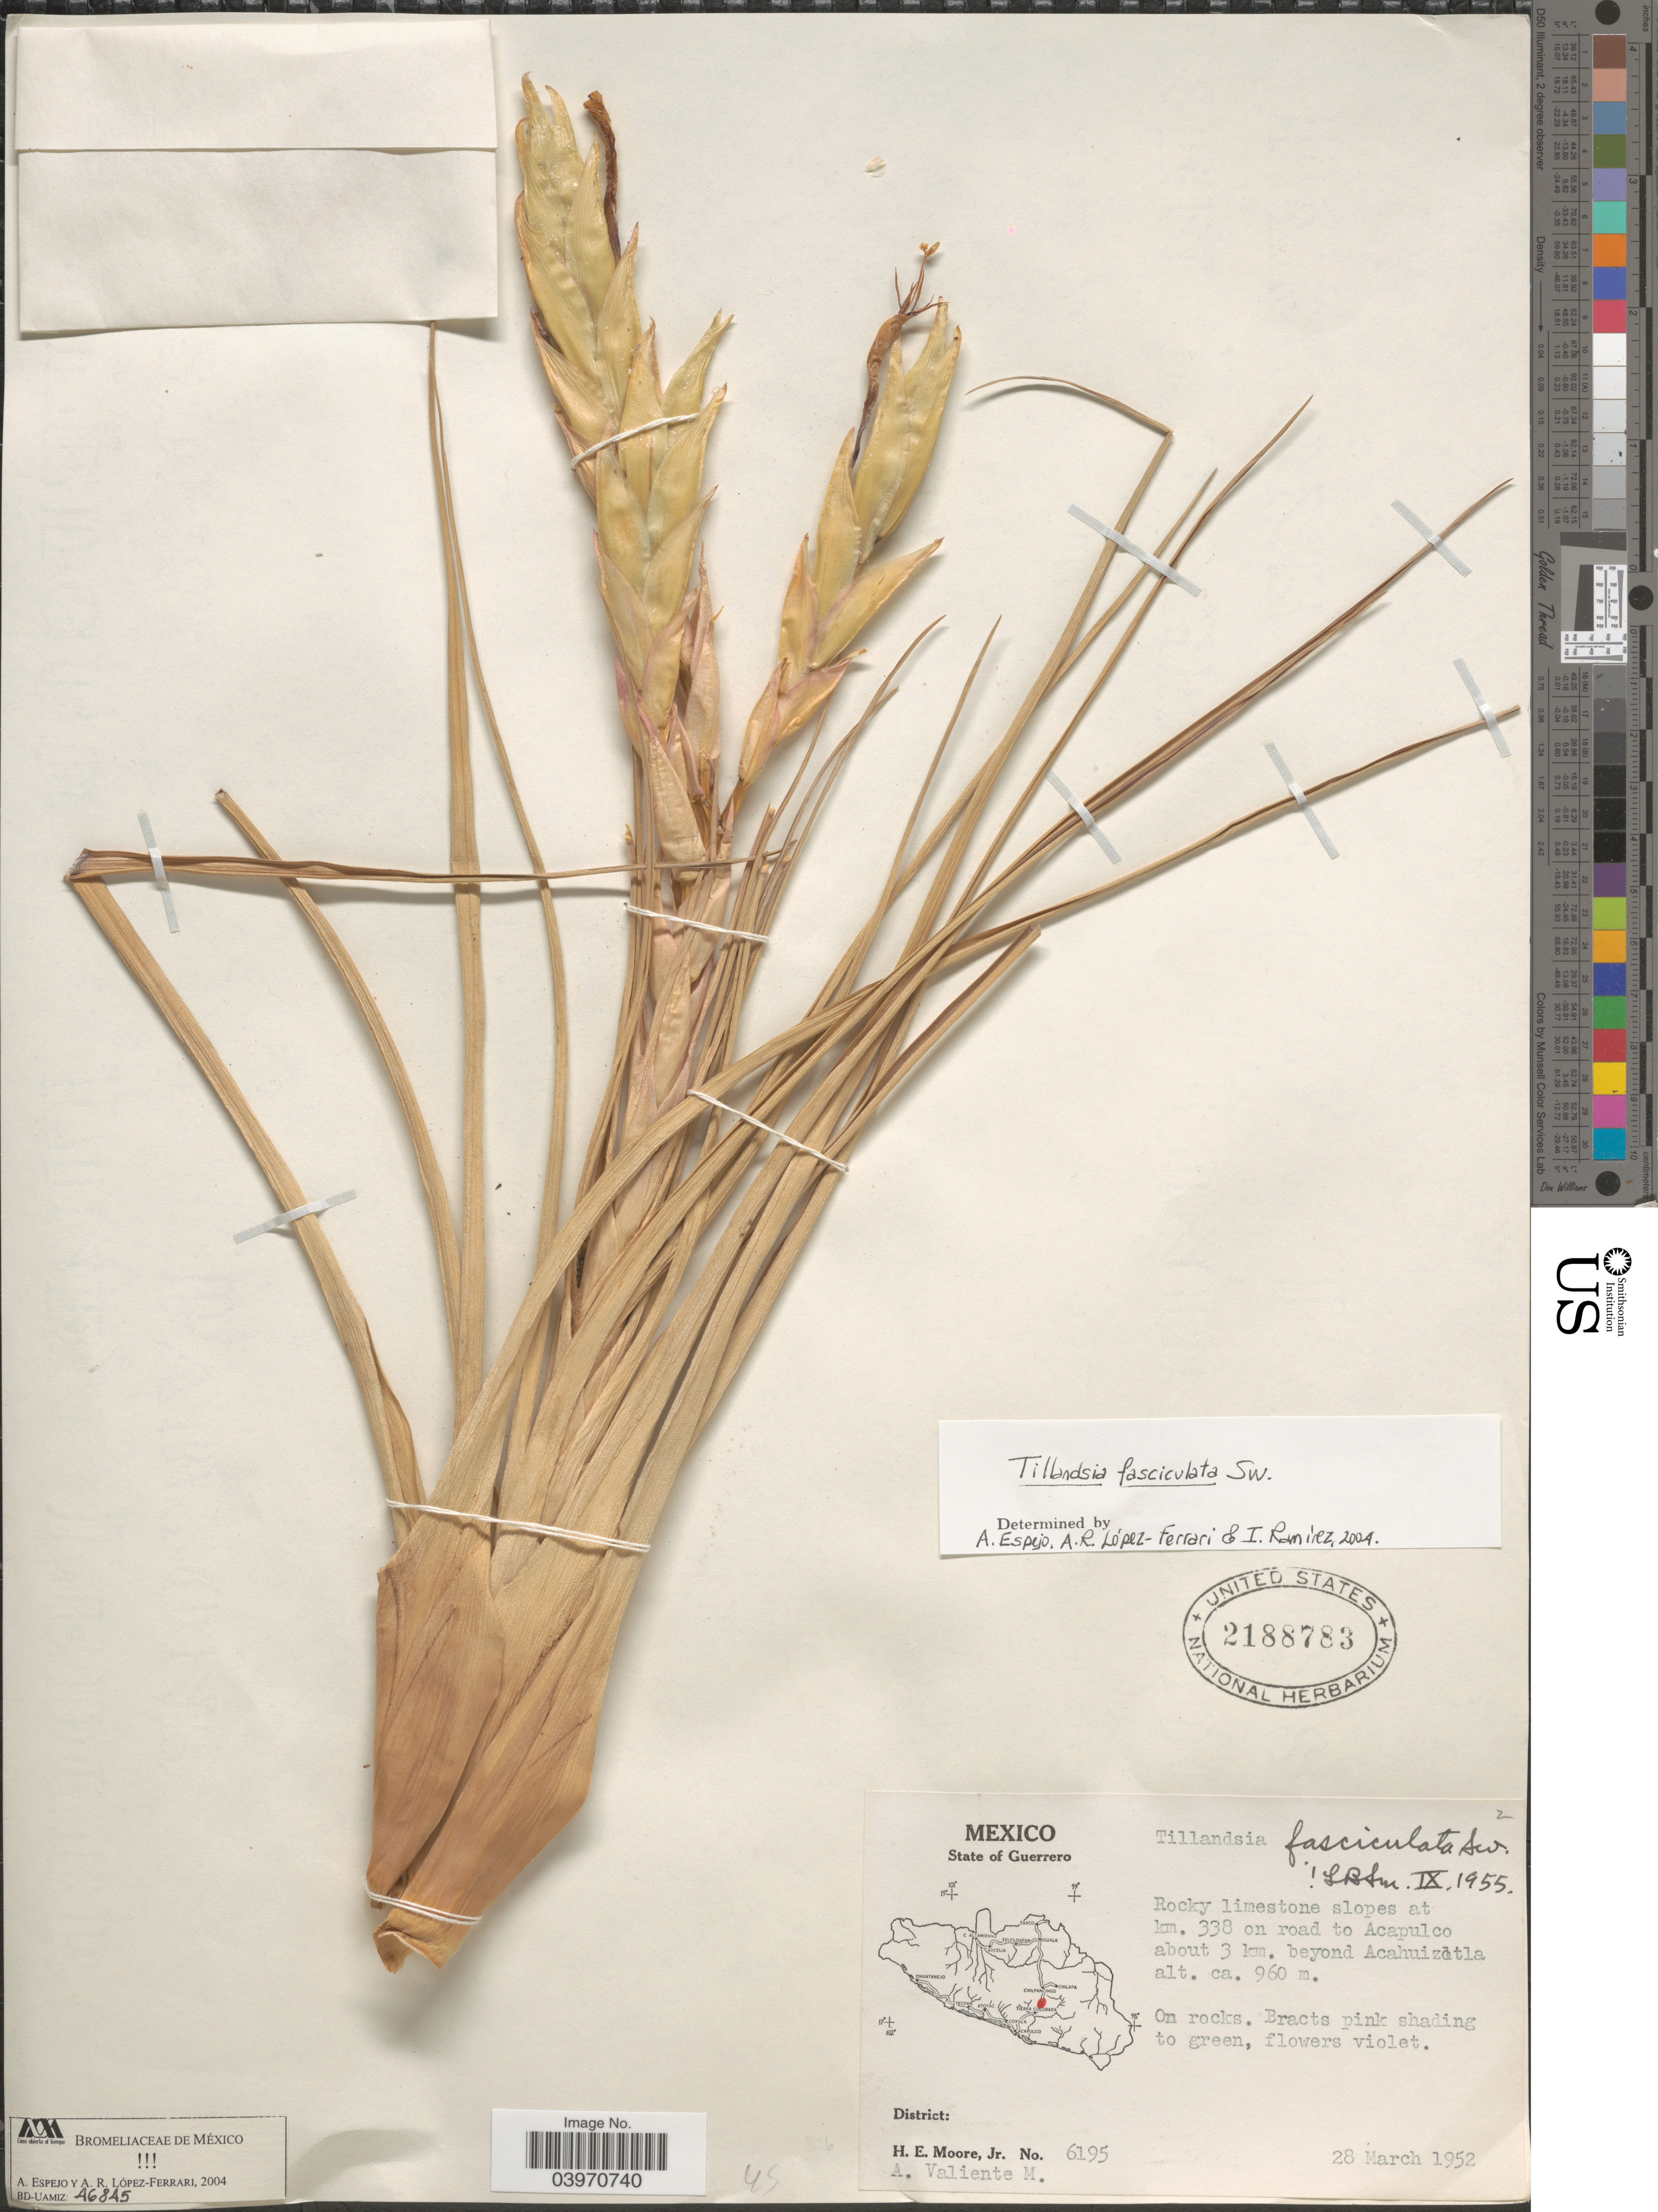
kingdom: Plantae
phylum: Tracheophyta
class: Liliopsida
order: Poales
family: Bromeliaceae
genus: Tillandsia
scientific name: Tillandsia fasciculata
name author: Sw.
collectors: H. Moore & A. Valiente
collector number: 6195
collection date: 1952-03-28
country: Mexico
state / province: Guerrero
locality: Km. 338 on road to Acapulco about 3 km. beyond Acahuizotla.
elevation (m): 960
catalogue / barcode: US 2188783